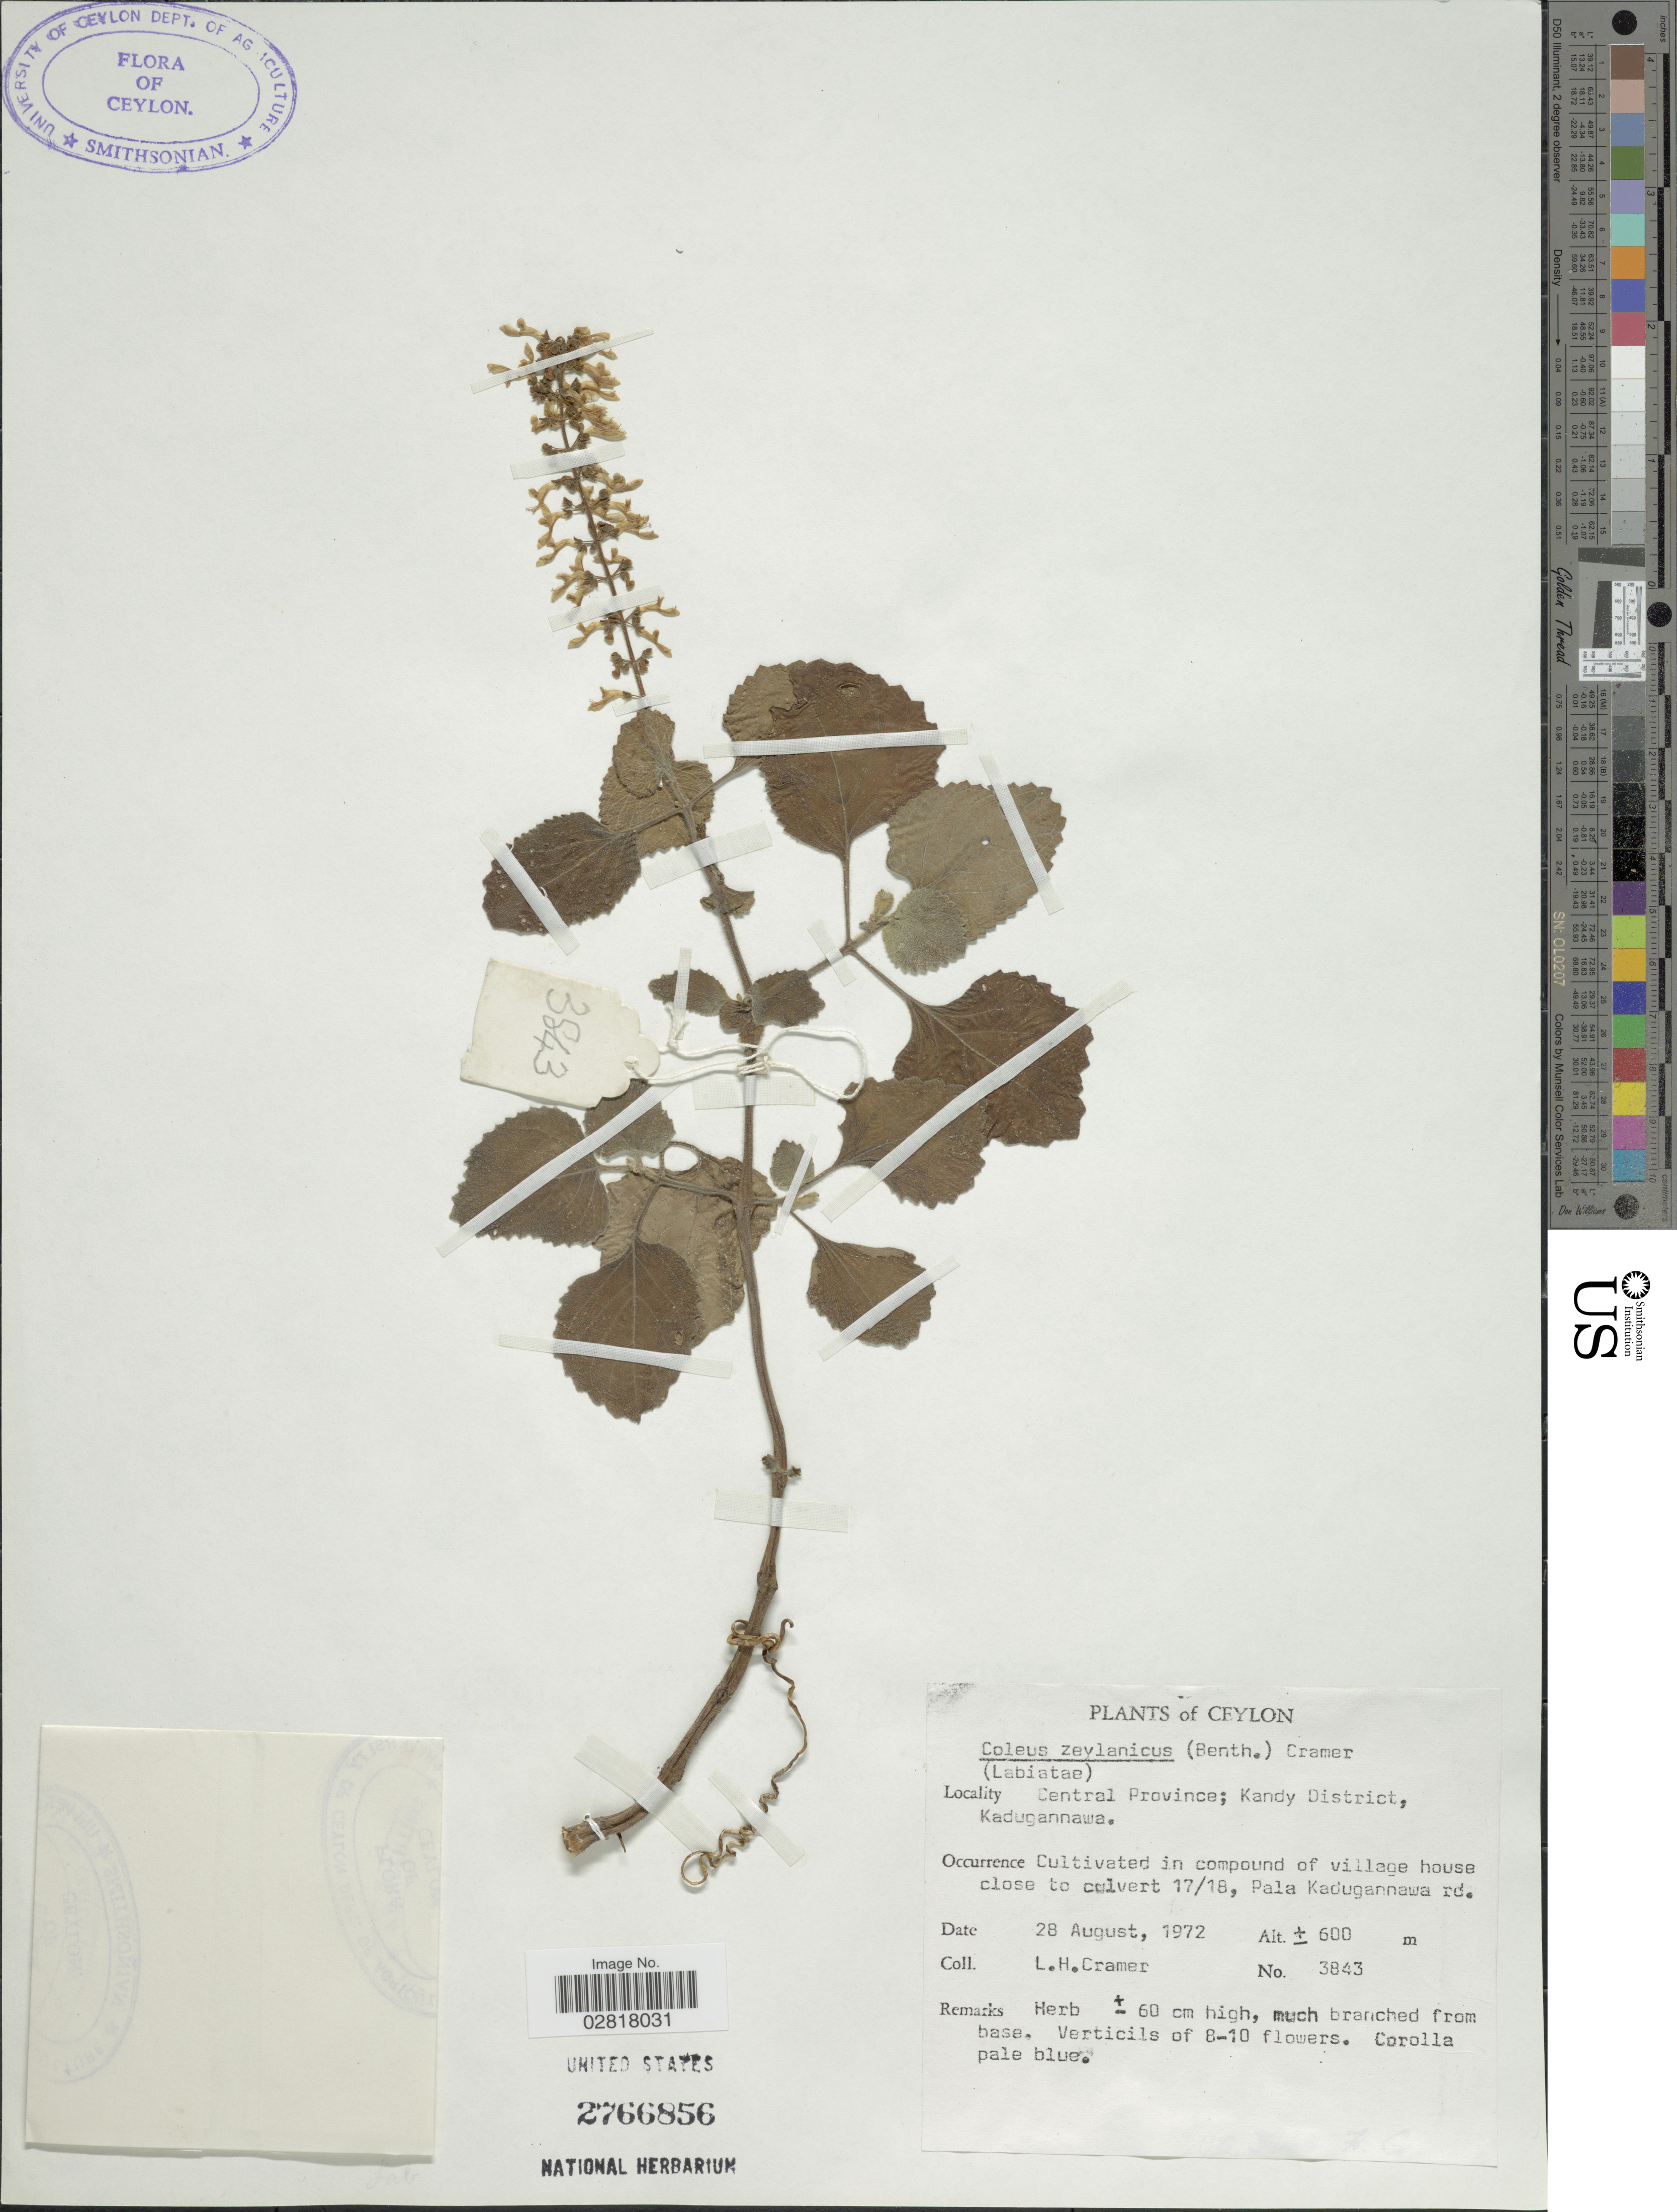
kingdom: Plantae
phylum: Tracheophyta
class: Magnoliopsida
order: Lamiales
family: Lamiaceae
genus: Plectranthus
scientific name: Plectranthus hadiensis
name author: (Forssk.) Schweinf. ex Sprenger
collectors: L. H. Cramer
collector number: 3843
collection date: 1972-08-28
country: Sri Lanka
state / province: Central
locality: Ceylon, Kandy District, Kadugannawa, in compound of village house close to culvert 17/18, Pala Kadugannawa rd.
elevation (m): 600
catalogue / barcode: US 2766856